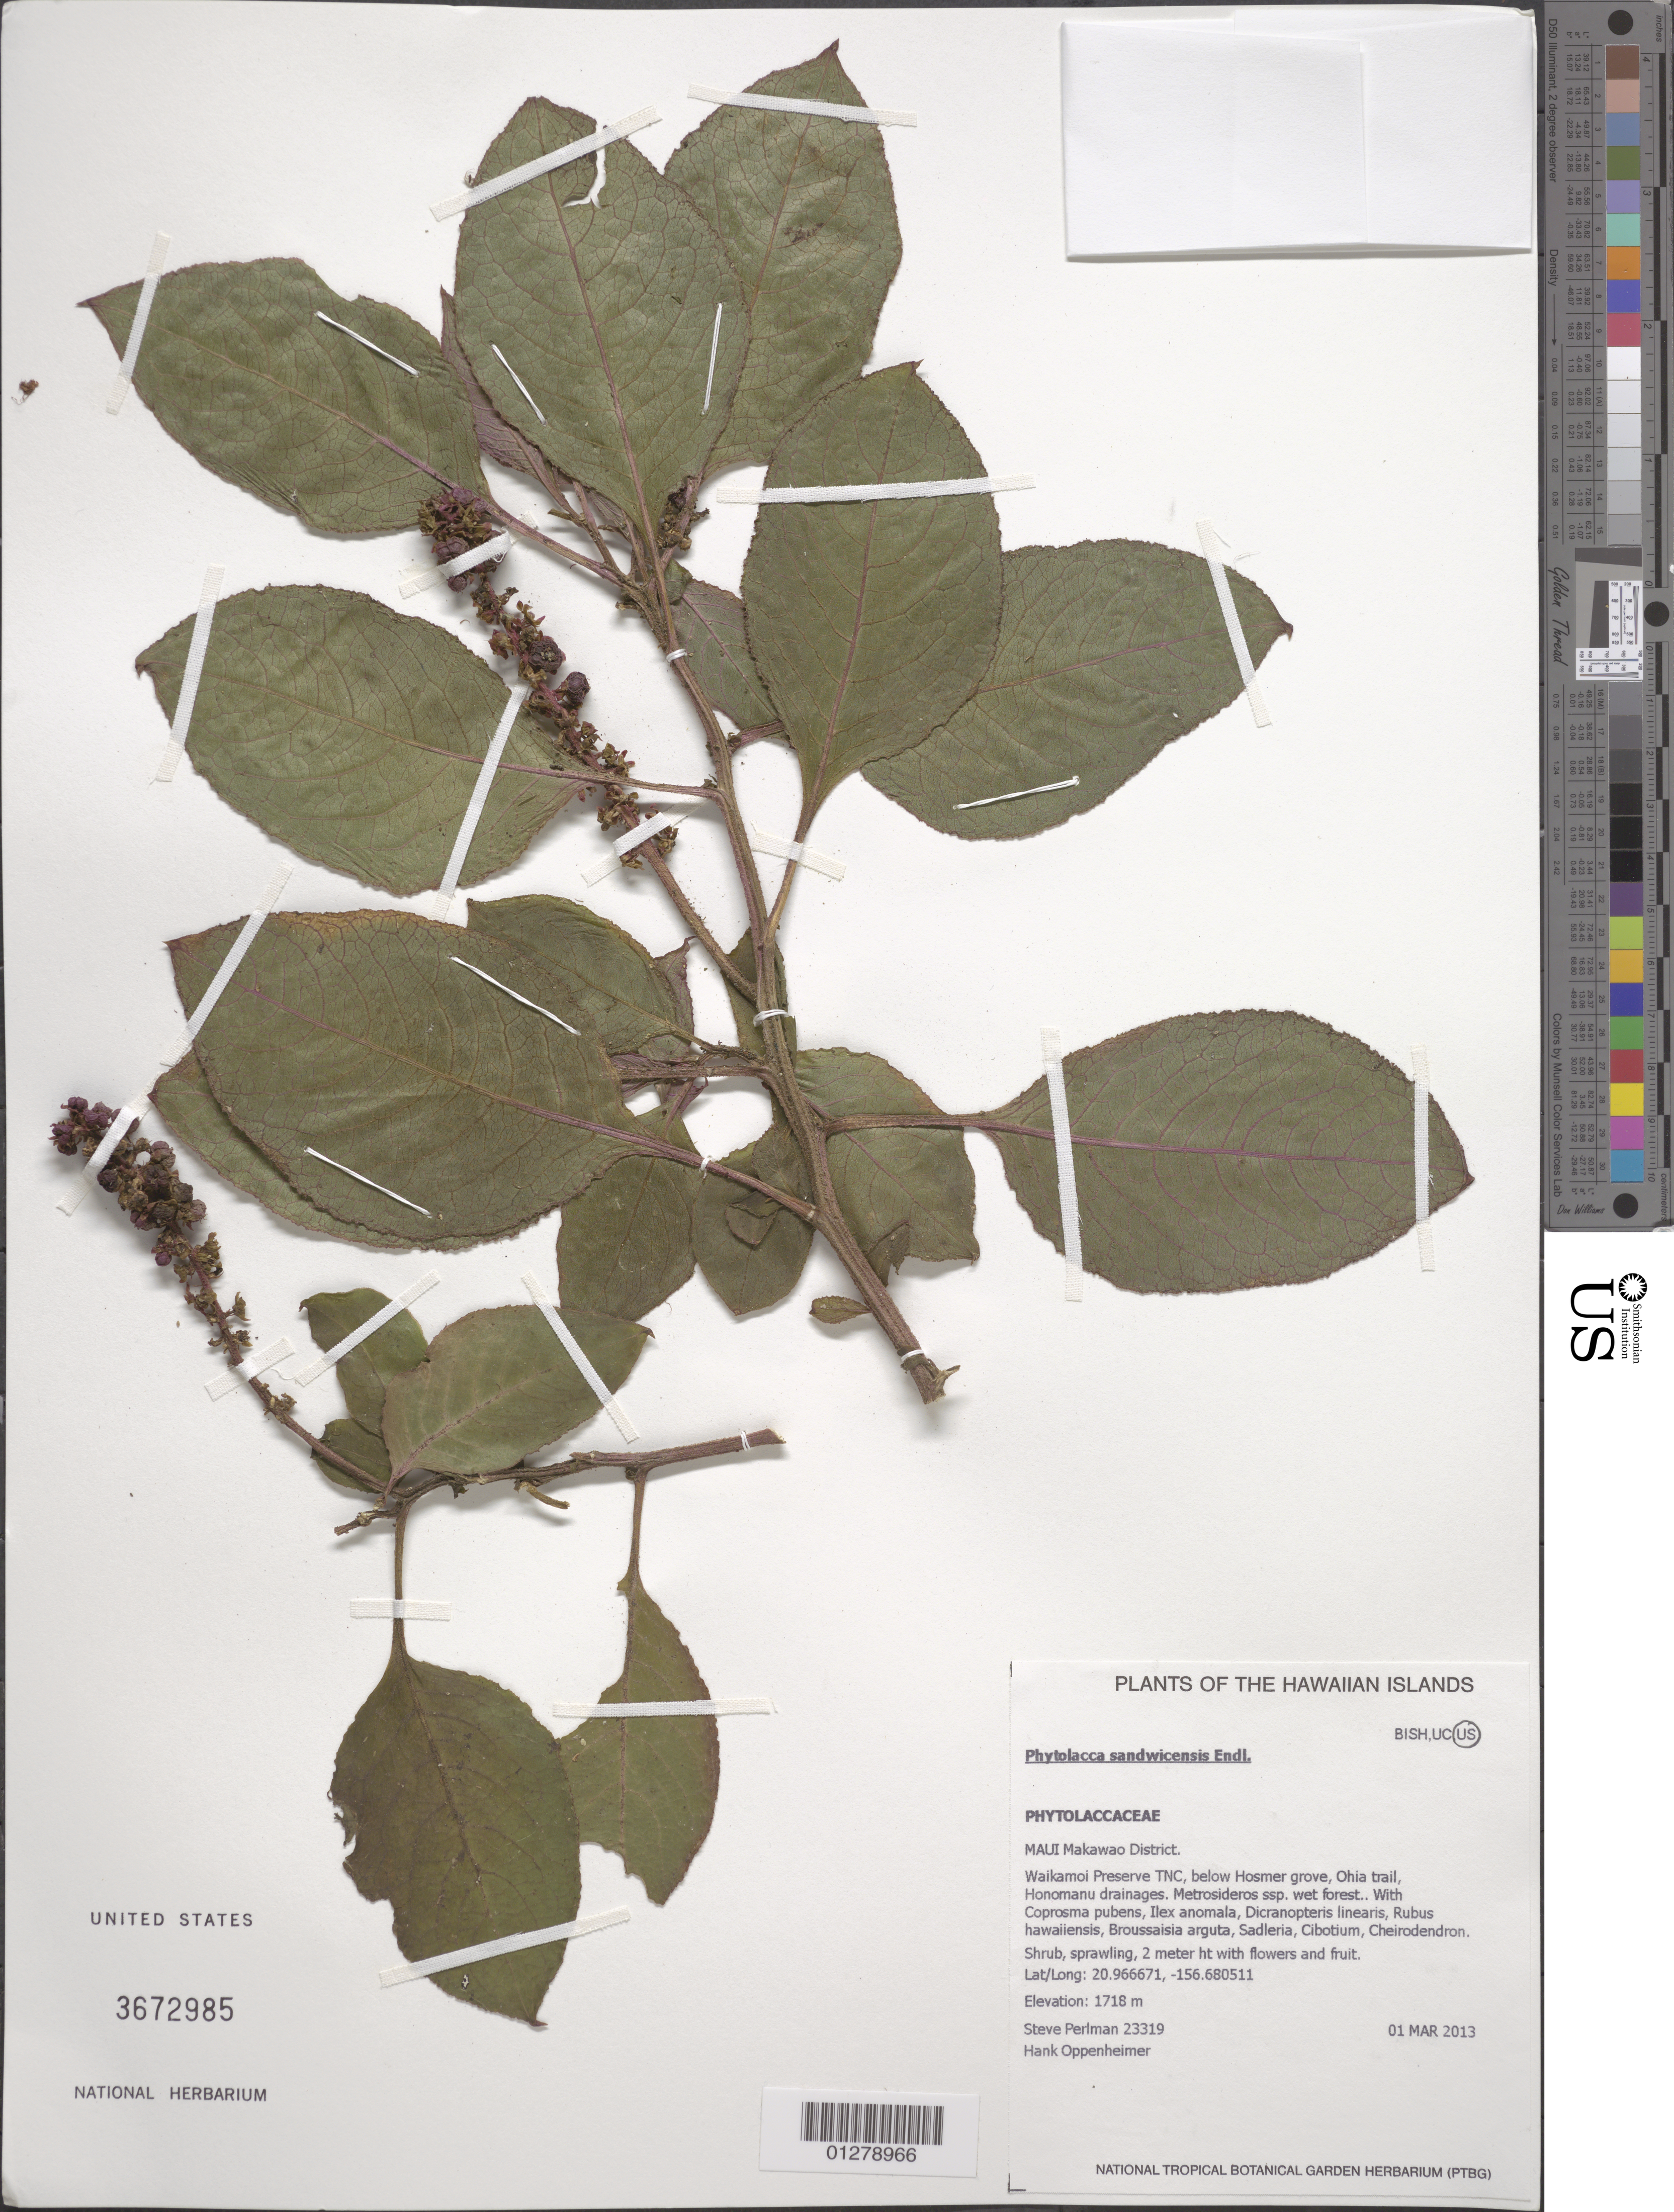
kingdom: Plantae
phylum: Tracheophyta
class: Magnoliopsida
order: Caryophyllales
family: Phytolaccaceae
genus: Phytolacca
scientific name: Phytolacca sandwicensis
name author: Endl.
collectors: S. P. Perlman & H. L. Oppenheimer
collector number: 23319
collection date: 2013-03-01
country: United States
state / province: Hawaii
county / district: Maui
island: Maui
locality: Makawao District, Waikamoi Preserve TNC, below Hosmer grove, Ohia trail, Honomanu drainages.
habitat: Wet forest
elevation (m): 1718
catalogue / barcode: US 3672985